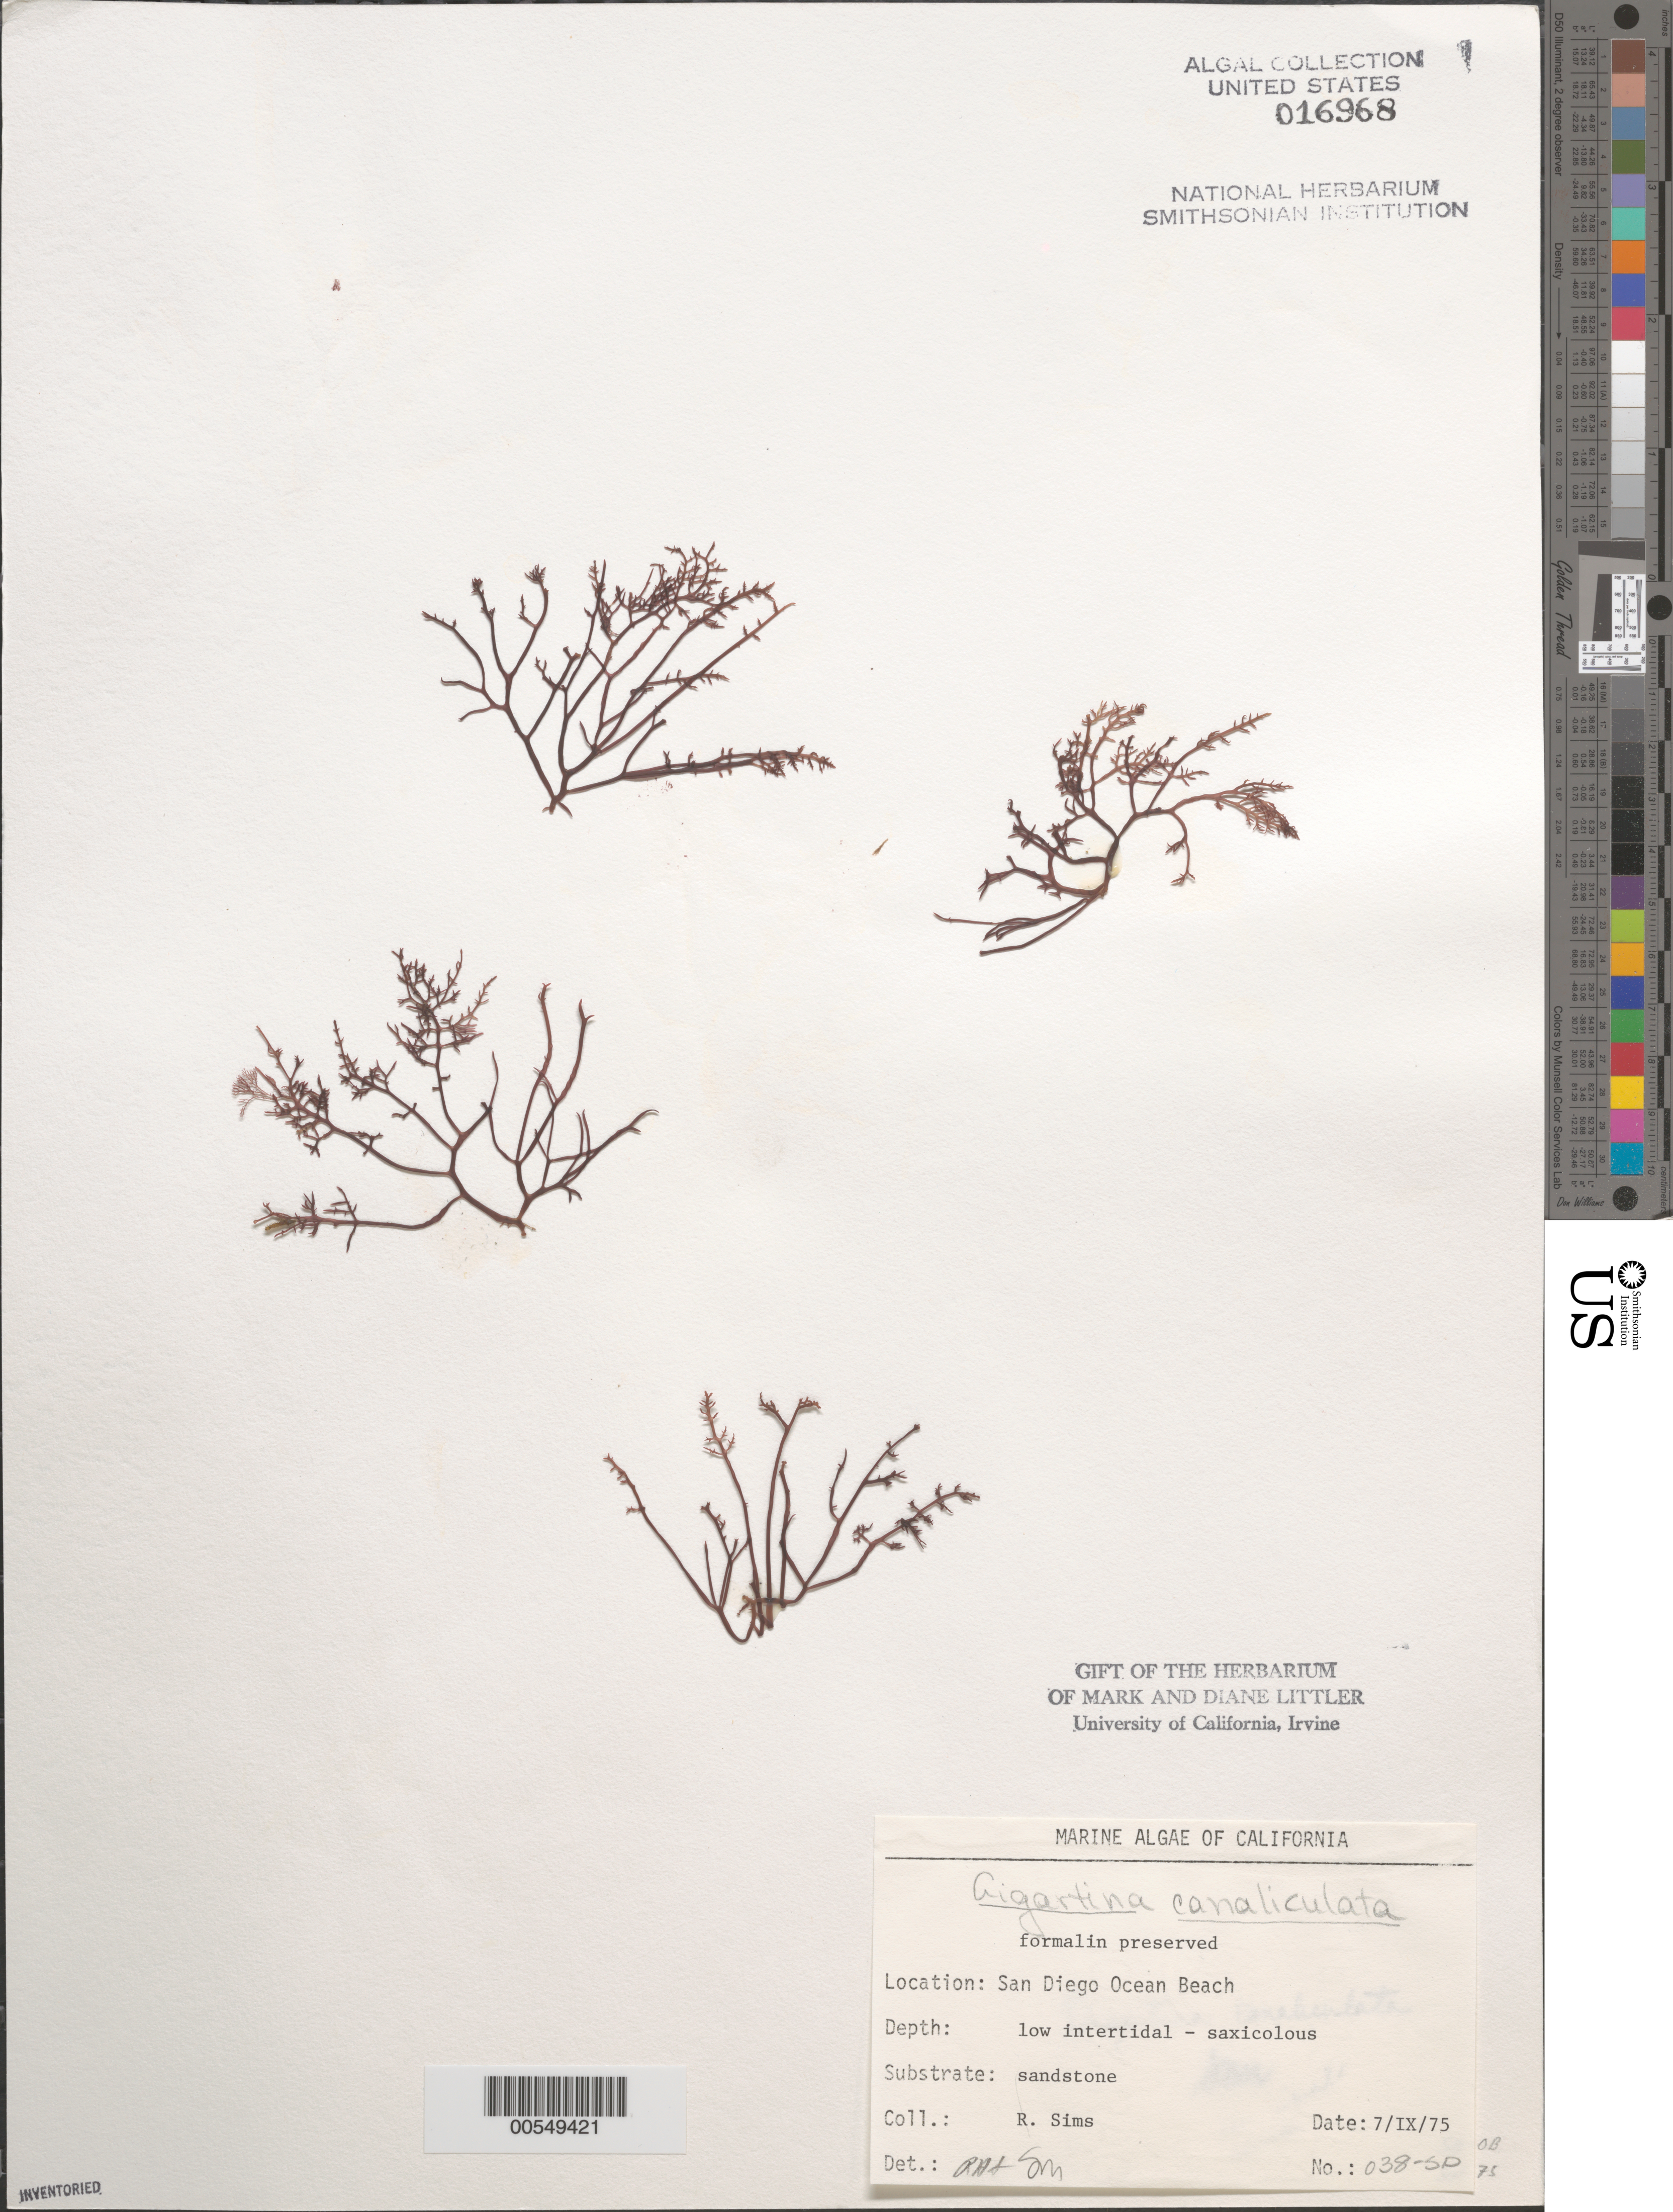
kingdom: Plantae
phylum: Rhodophyta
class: Florideophyceae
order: Gigartinales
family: Gigartinaceae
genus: Chondracanthus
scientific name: Chondracanthus canaliculatus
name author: (Harv.) Guiry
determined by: Algae name updating Project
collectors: R. H. Sims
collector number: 038-SD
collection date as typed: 07 Sep 1975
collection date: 1975-09-07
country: United States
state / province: California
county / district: San Diego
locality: Ocean Beach, end of Del Monte Street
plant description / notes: BLM-SOCALBIGHT Rocky Intertidal Survey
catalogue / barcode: US 16968